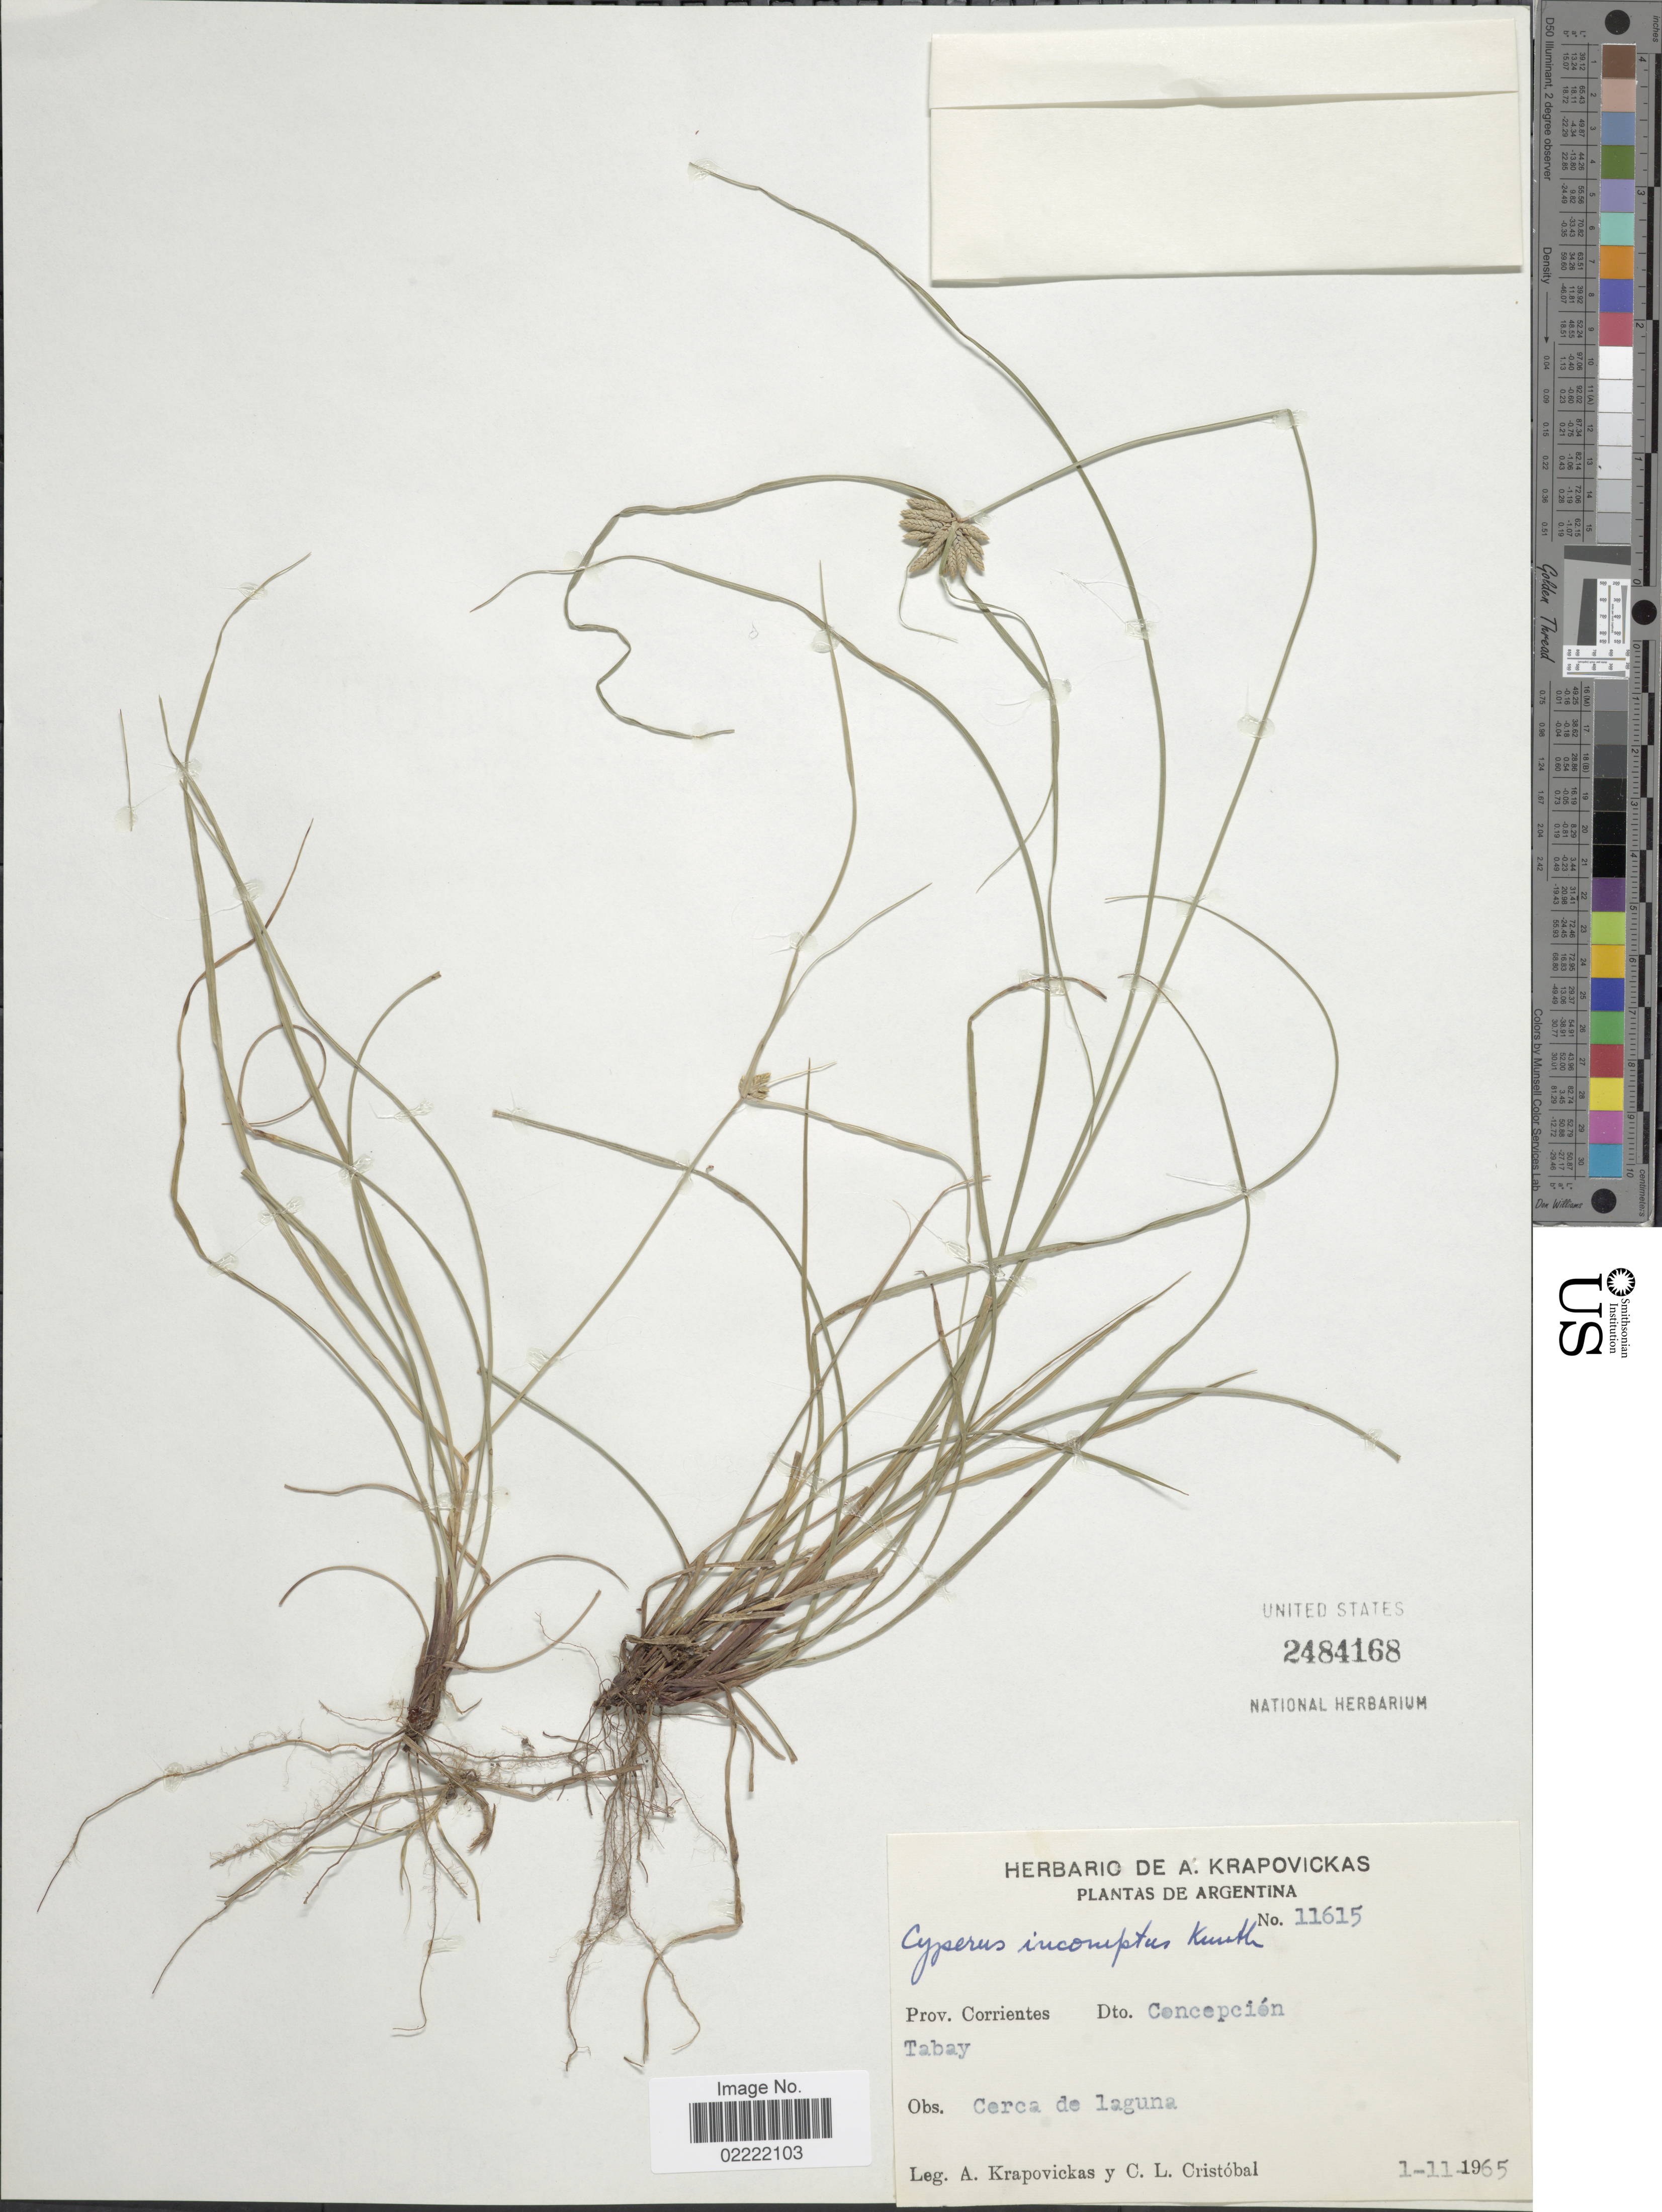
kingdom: Plantae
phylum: Tracheophyta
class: Liliopsida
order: Poales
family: Cyperaceae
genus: Cyperus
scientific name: Cyperus incomtus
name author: Kunth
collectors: A. Krapovickas & C. L. Cristóbal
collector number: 11615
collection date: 1965-11-01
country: Argentina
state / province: Corrientes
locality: Dto Concepción, Tabau, Cerca de laguna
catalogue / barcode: US 2484168